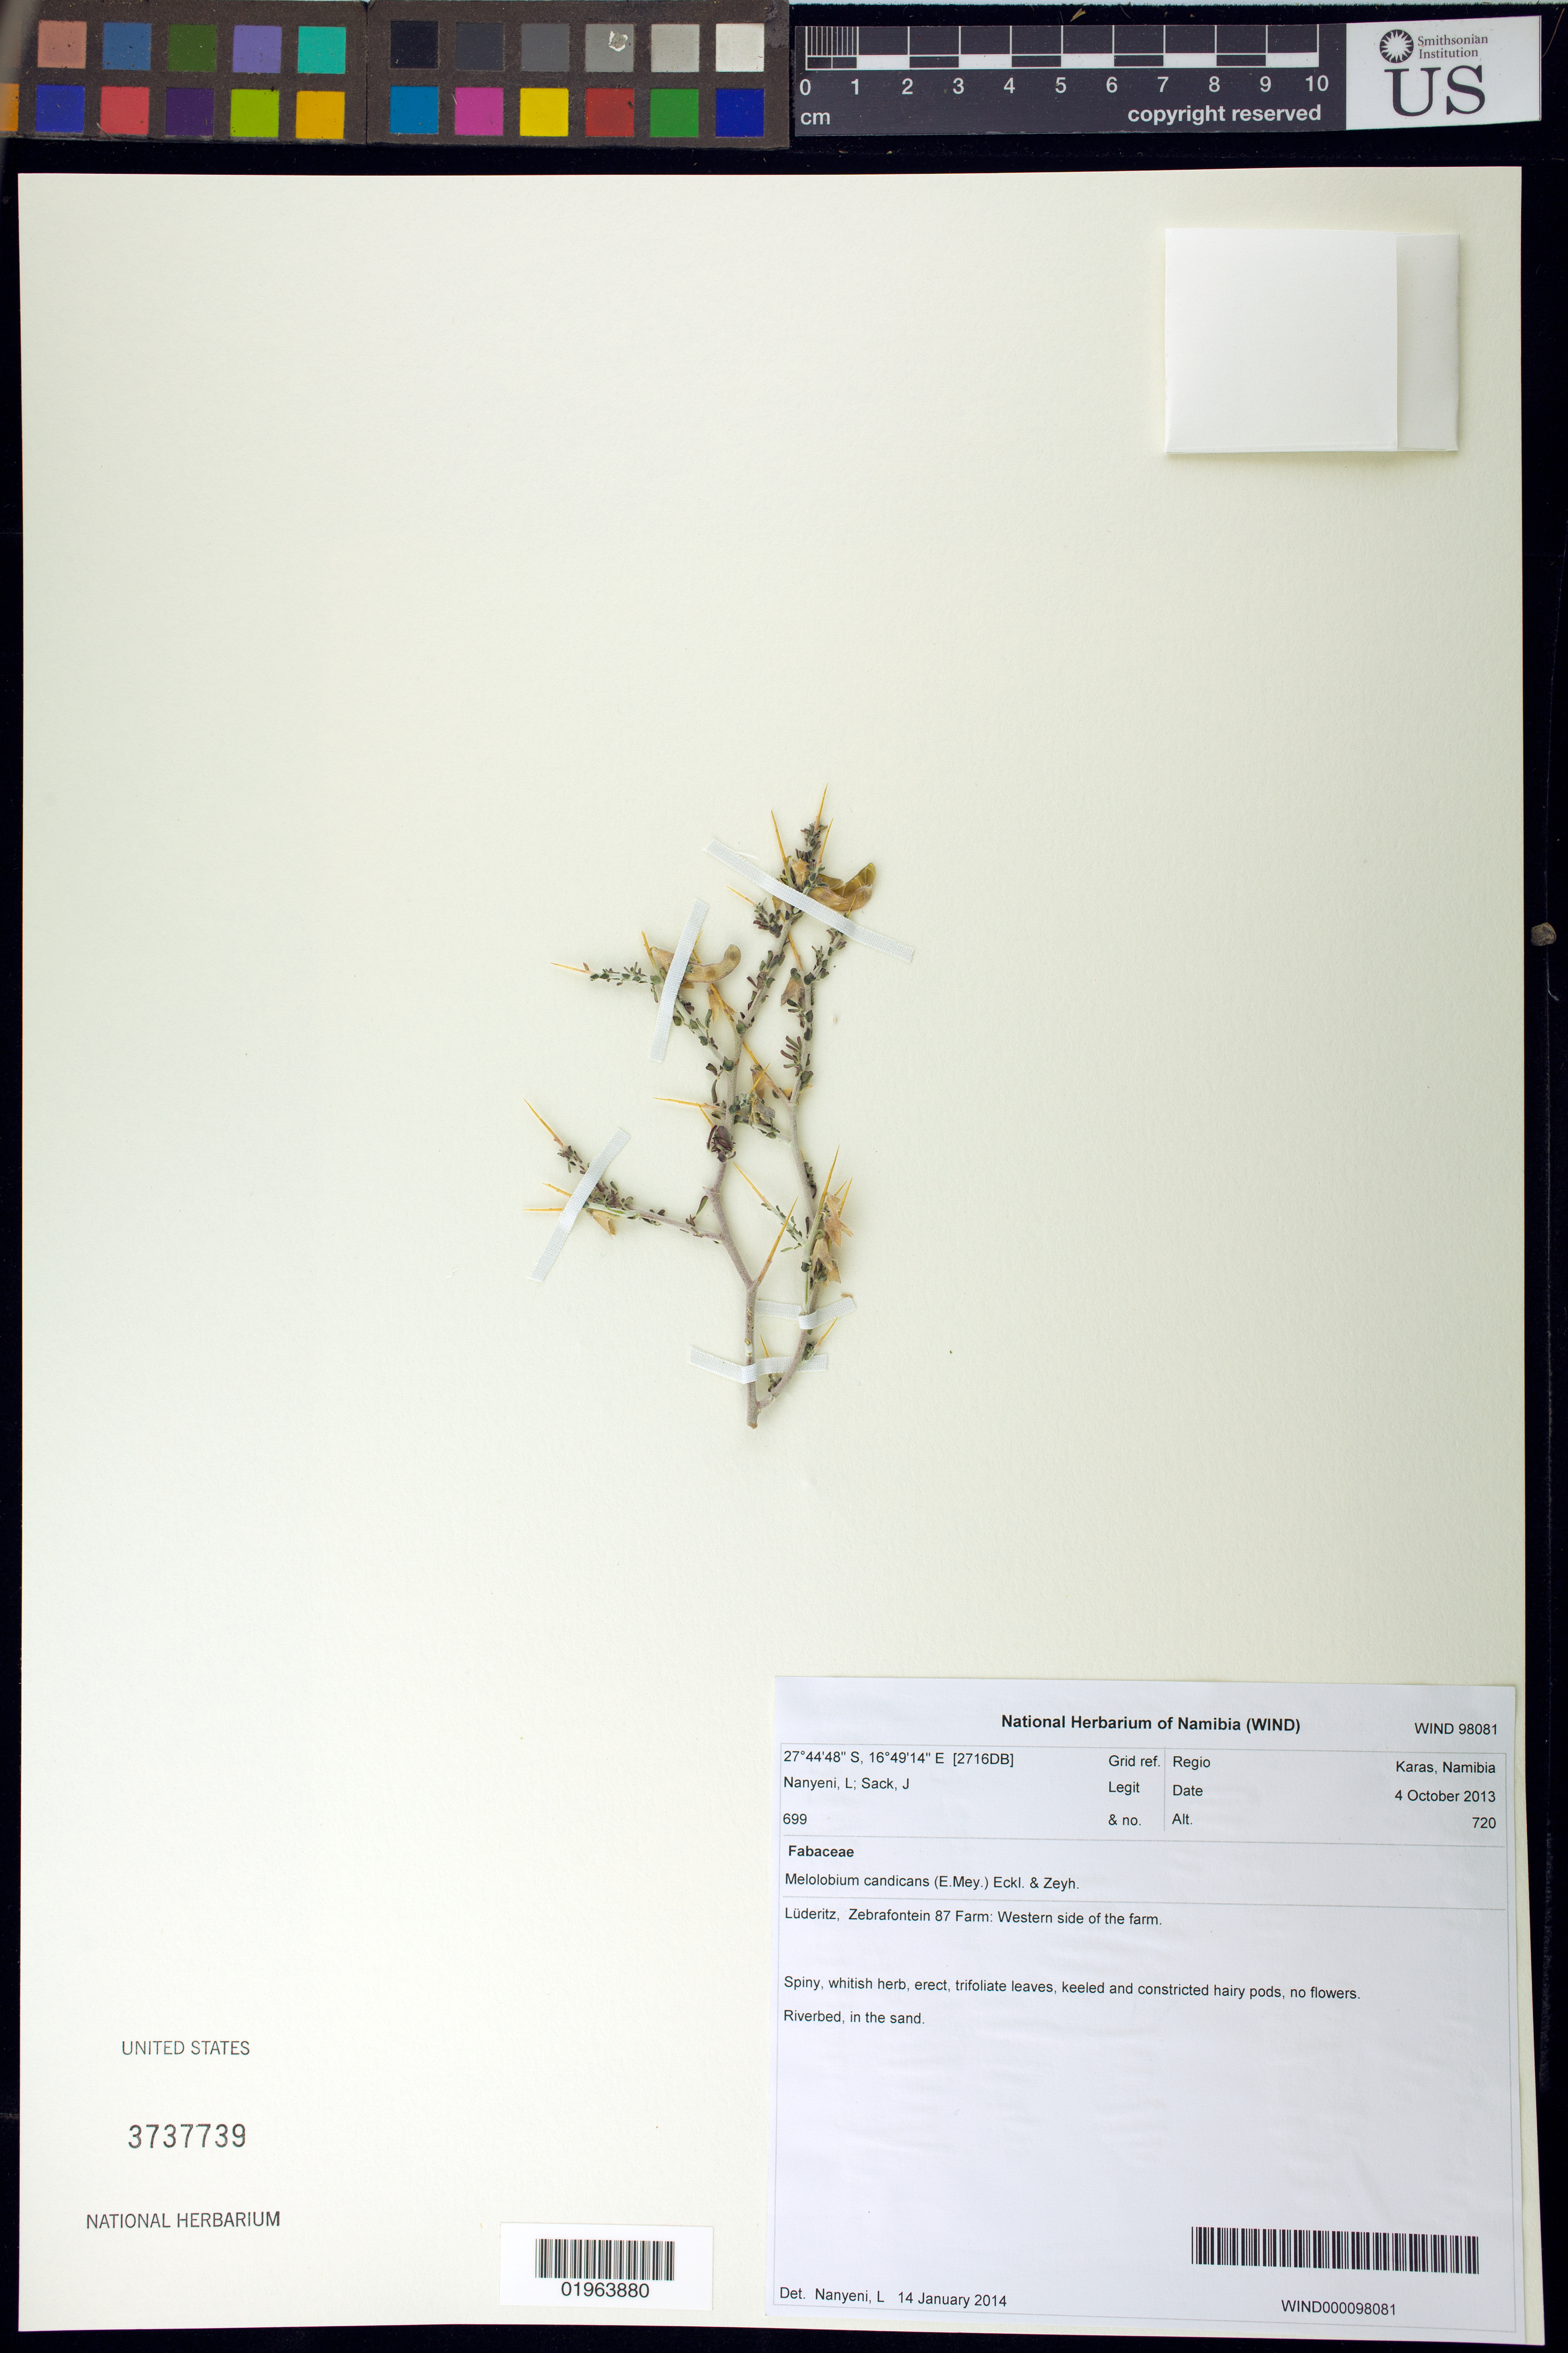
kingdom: Plantae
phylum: Tracheophyta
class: Magnoliopsida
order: Fabales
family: Fabaceae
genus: Melolobium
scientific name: Melolobium candicans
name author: Eckl. & Zeyh.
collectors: L. Nanyeni & J. Sack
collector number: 699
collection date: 2013-10-04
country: Namibia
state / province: Karas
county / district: Luderitz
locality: Zebrafontein 87 Farm, western side of farm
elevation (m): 720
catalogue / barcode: US 3737739